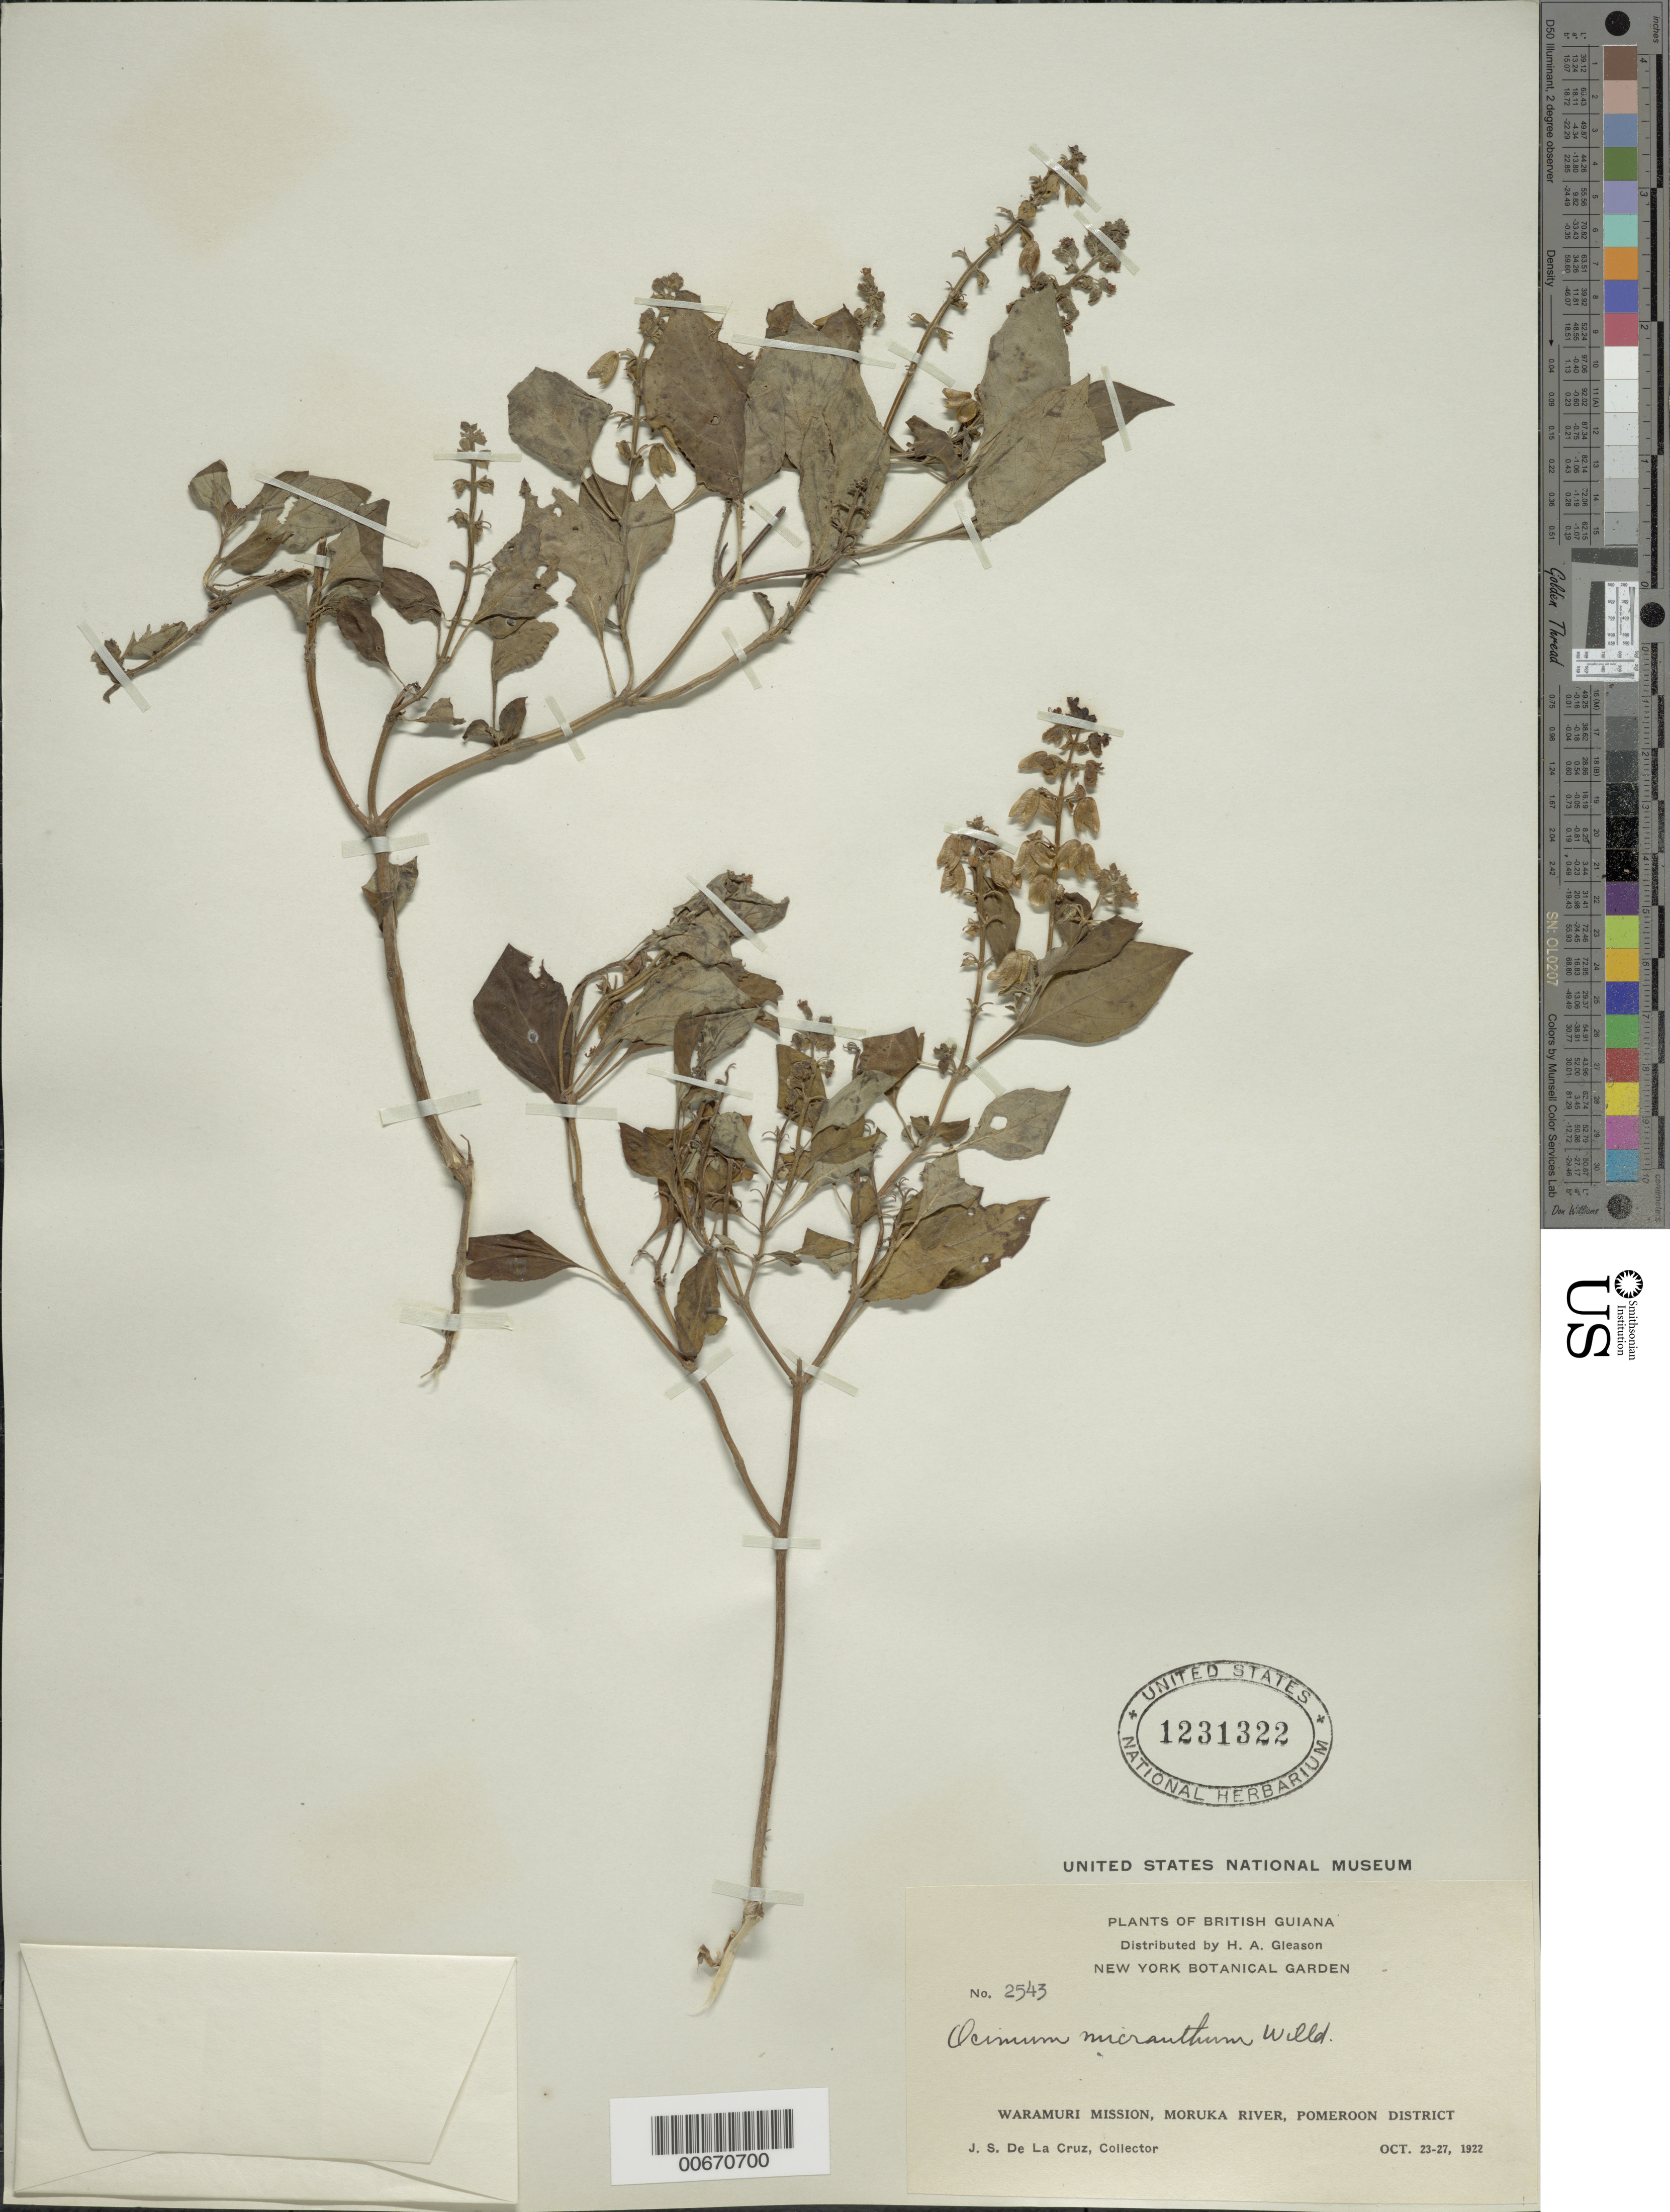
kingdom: Plantae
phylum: Tracheophyta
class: Magnoliopsida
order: Lamiales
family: Lamiaceae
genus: Ocimum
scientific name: Ocimum micranthum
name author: Willd.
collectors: J. S. de la Cruz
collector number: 2543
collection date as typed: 23-Oct-22 to 27-Oct-22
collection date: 1922-10-23/1922-10-27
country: Guyana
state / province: Pomeroon-Supenaam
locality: Waramuri Mission, Moruka R., Pomeroon Dist.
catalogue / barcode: US 1231322